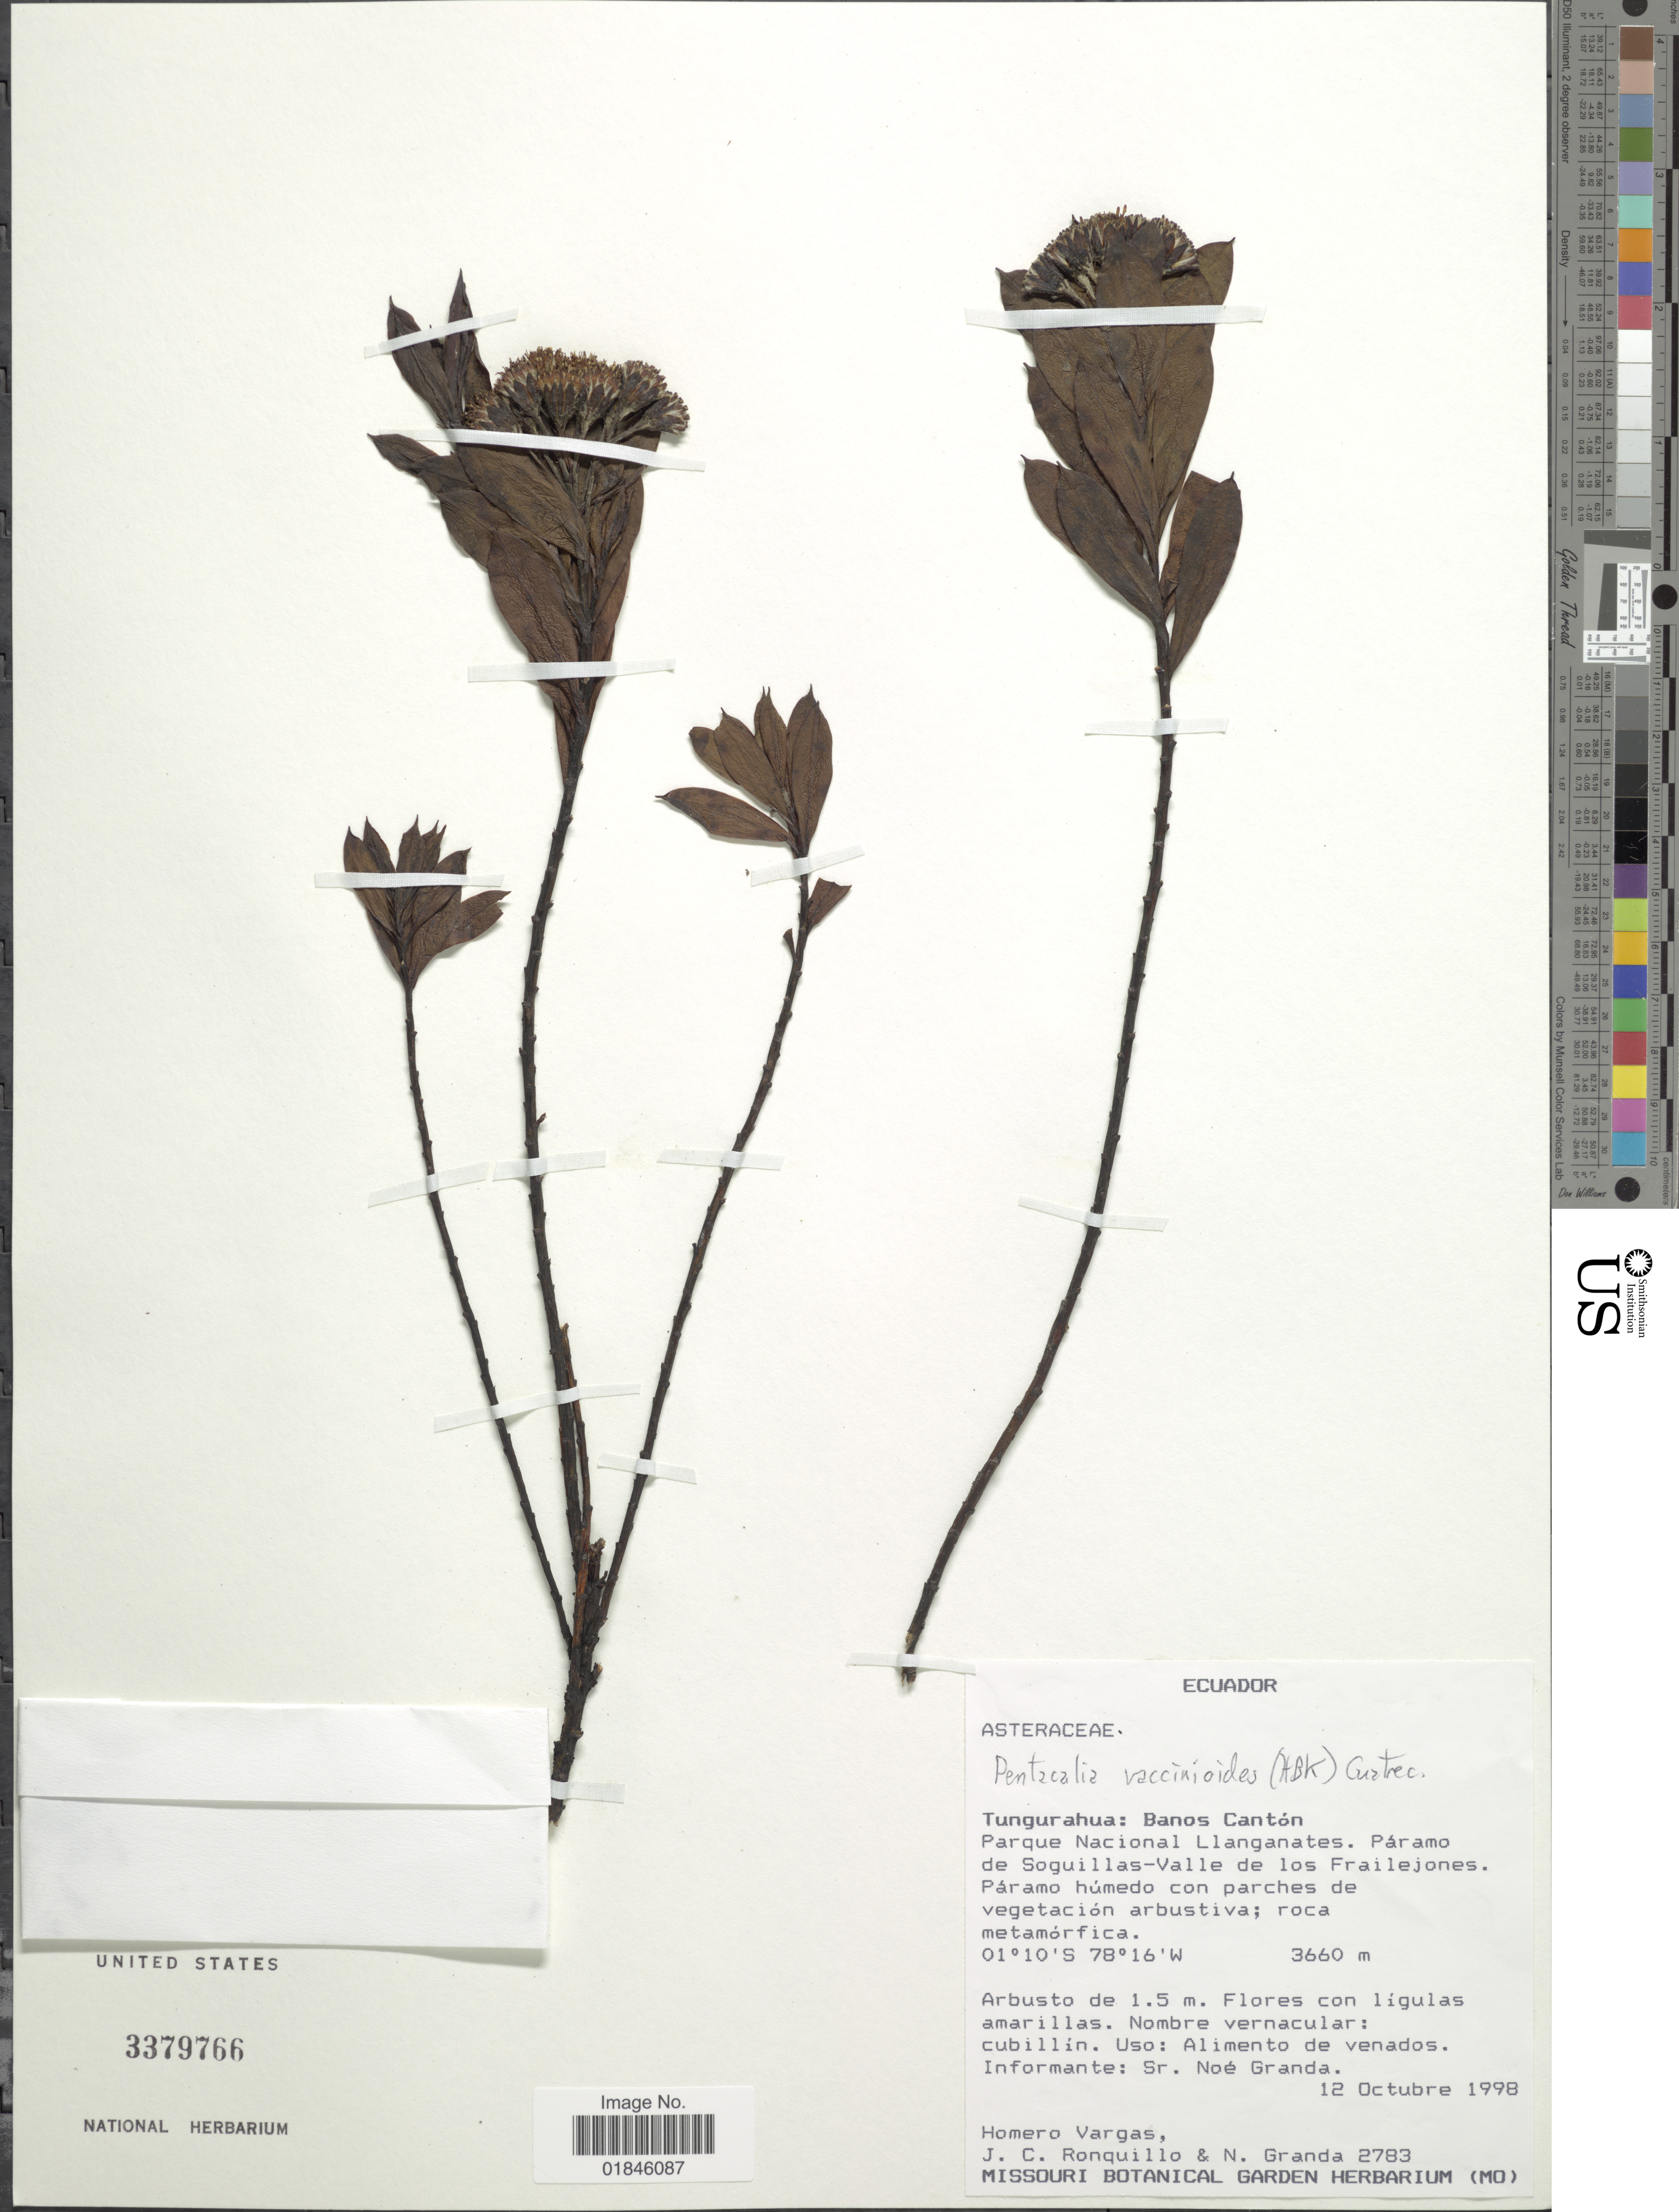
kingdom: Plantae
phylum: Tracheophyta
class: Magnoliopsida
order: Asterales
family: Asteraceae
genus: Pentacalia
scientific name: Pentacalia vaccinioides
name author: (Kunth) Cuatrec.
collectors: H. Vargas, J. Ronquillo & N. Granda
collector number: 2783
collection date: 1998-10-12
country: Ecuador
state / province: Tungurahua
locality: Tungurahua: Banos Cantón. Parque Nacional Llanganates. Páramo de Soguillas-Valle de los Frailejones.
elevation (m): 3660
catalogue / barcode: US 3379766